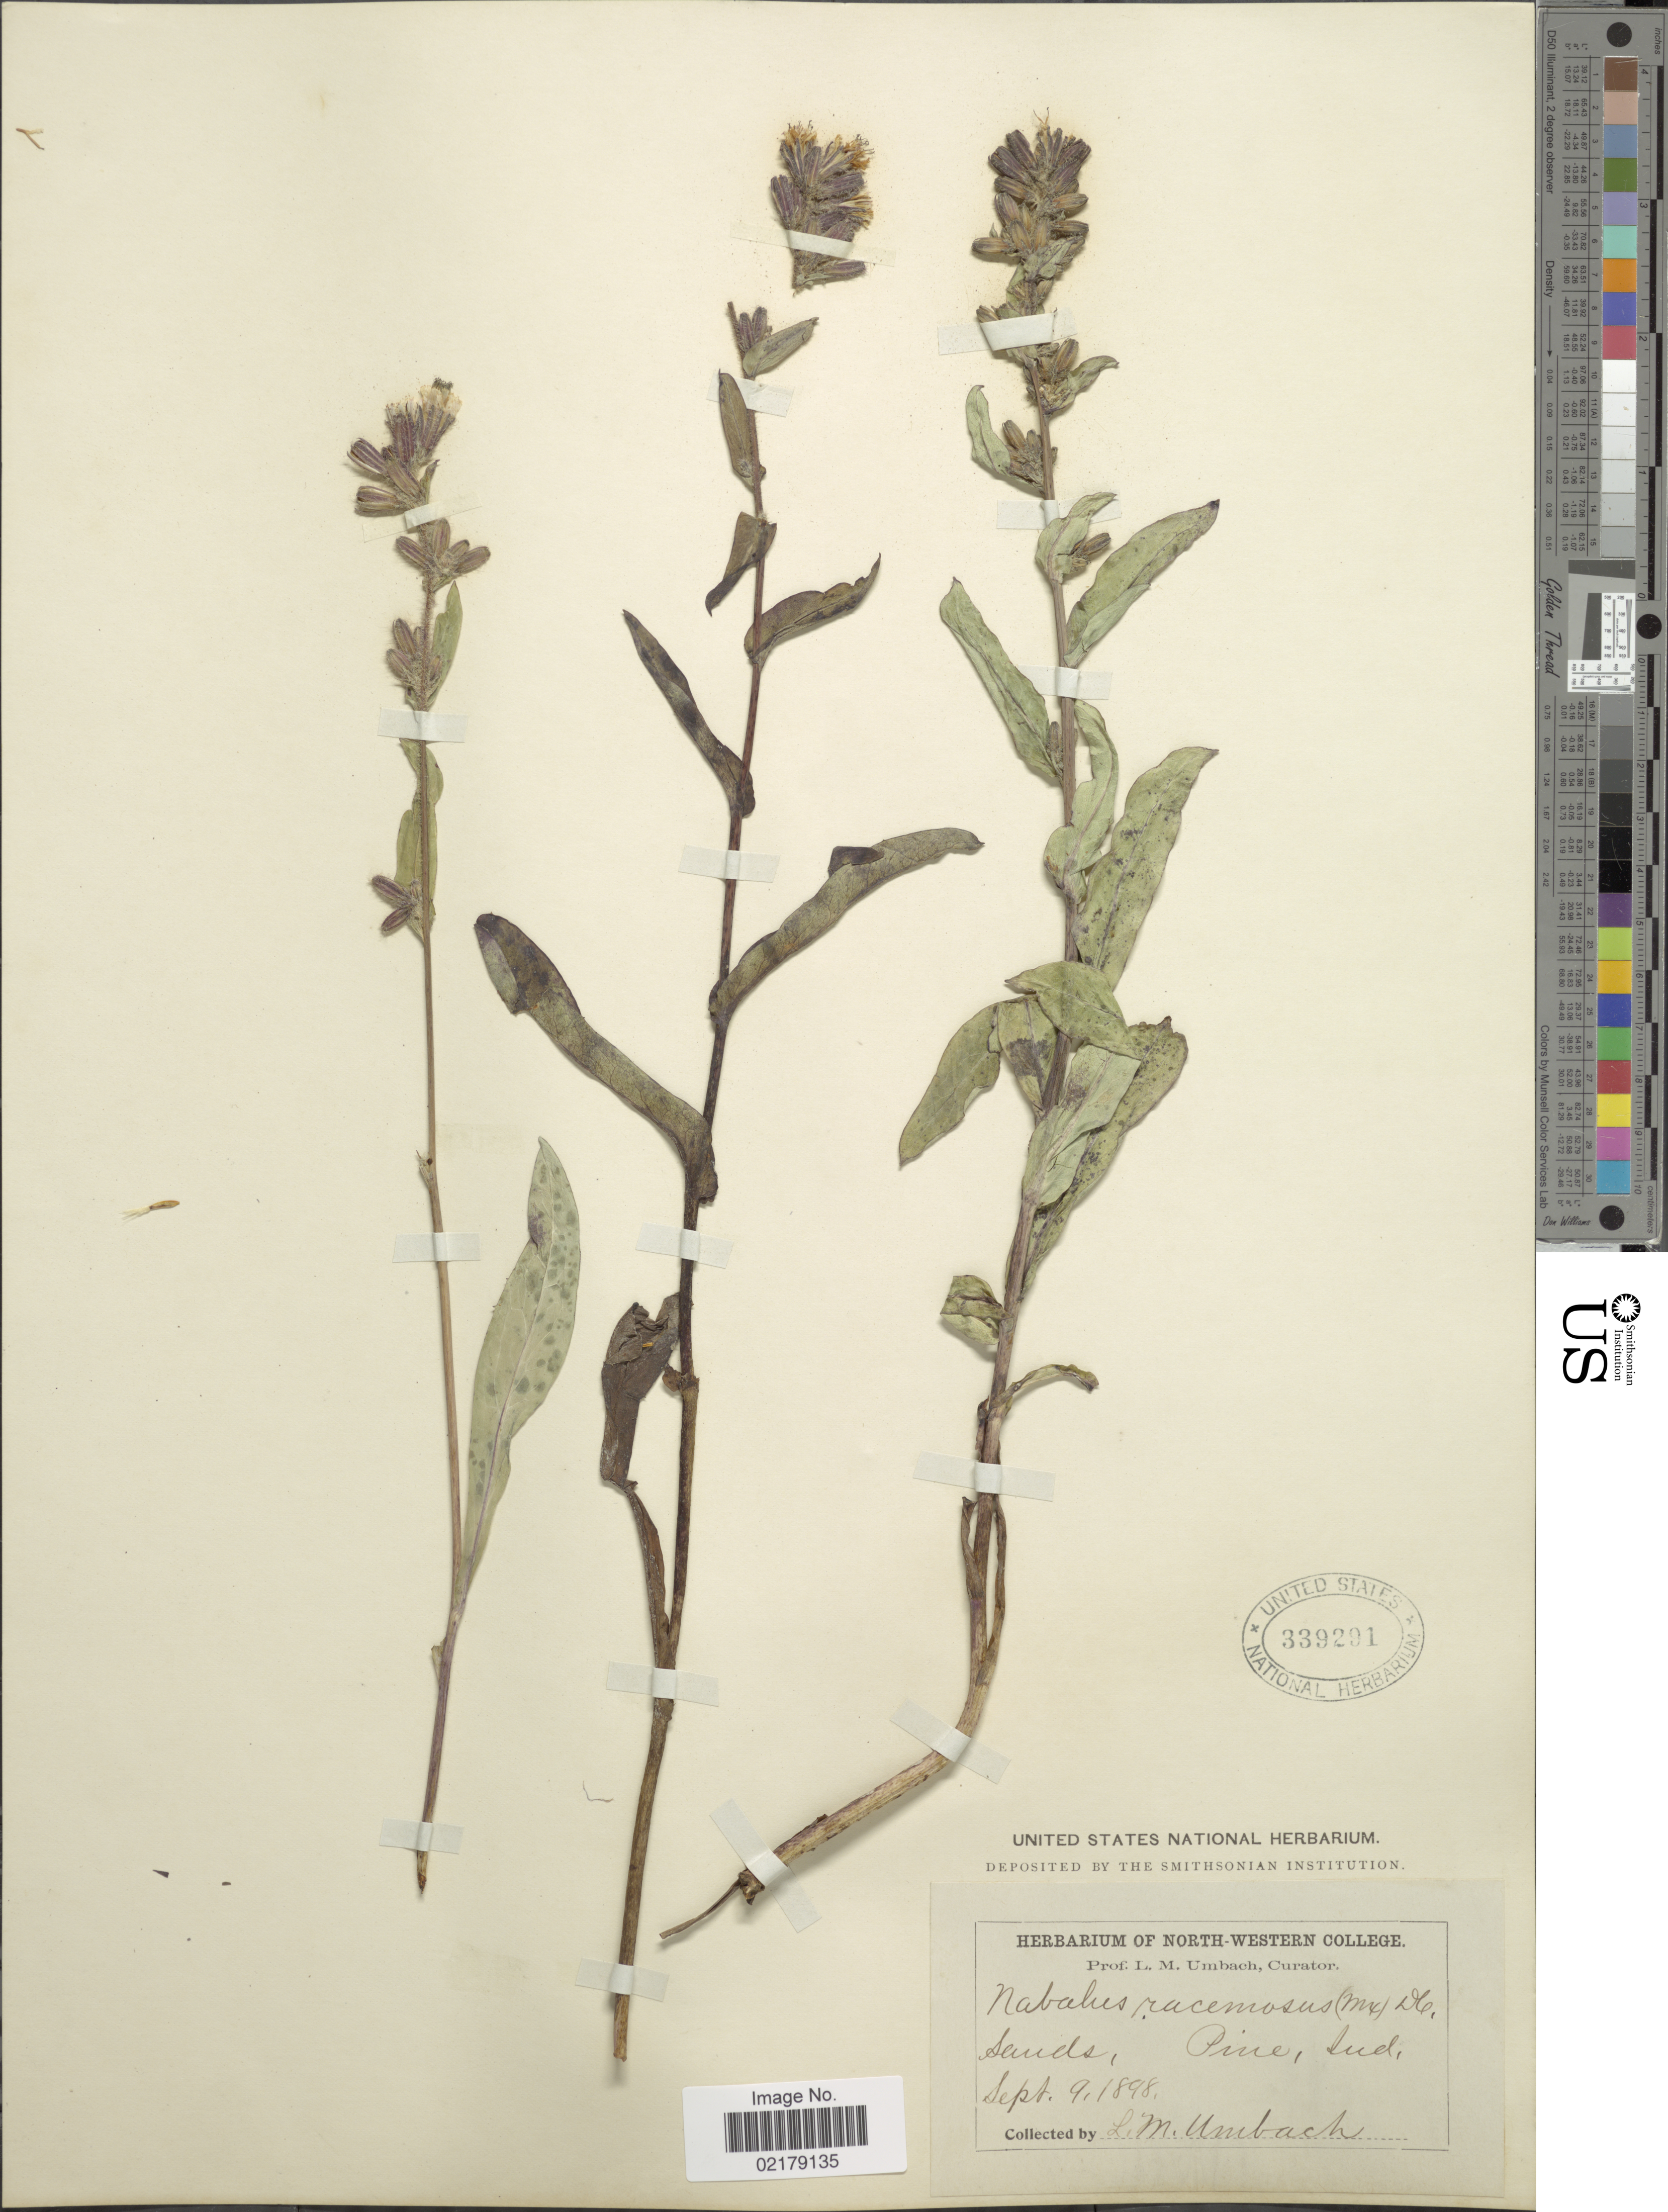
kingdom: Plantae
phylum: Tracheophyta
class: Magnoliopsida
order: Asterales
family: Asteraceae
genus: Nabalus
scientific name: Nabalus racemosus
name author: (Michx.) Hook.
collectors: L. M. Umbach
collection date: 1898-09-09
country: United States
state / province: Indiana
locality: Sands, Pine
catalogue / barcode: US 339291